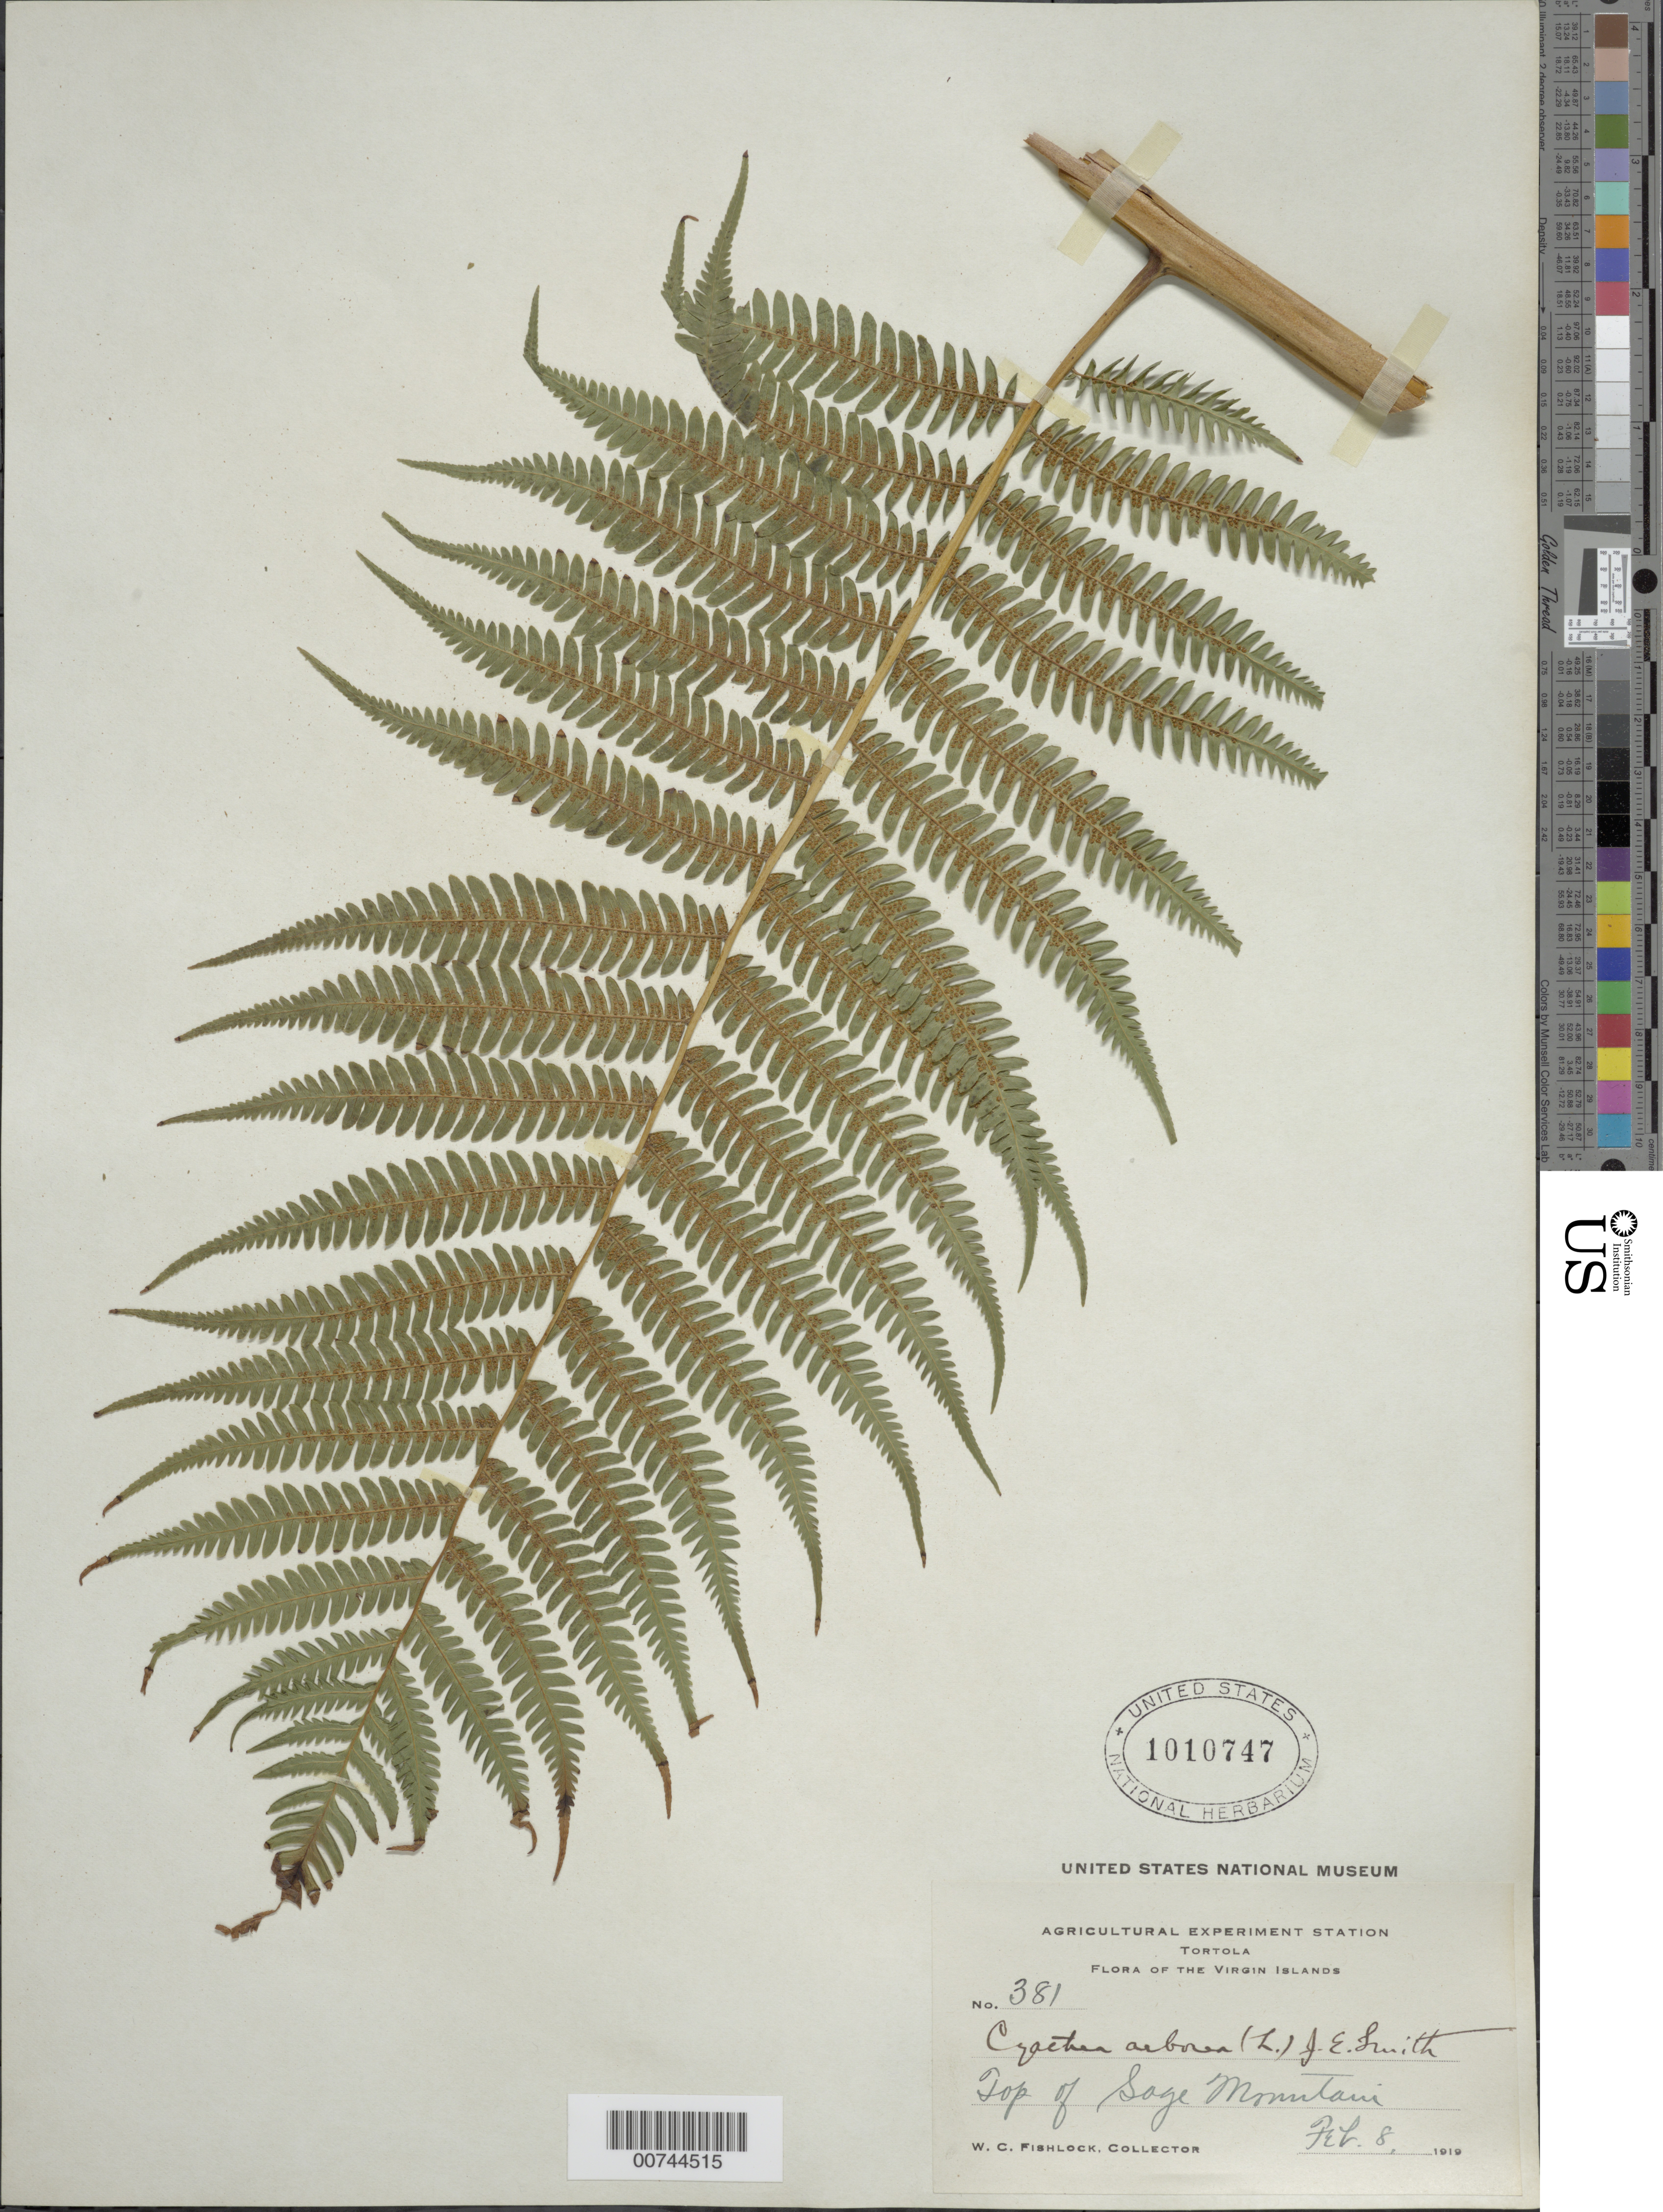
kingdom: Plantae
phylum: Tracheophyta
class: Polypodiopsida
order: Cyatheales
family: Cyatheaceae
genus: Cyathea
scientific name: Cyathea arborea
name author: (L.) Sm.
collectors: W. Fishlock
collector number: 381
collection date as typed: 08 Feb 1919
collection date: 1919-02-08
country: British Virgin Islands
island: Tortola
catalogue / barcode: US 1010747